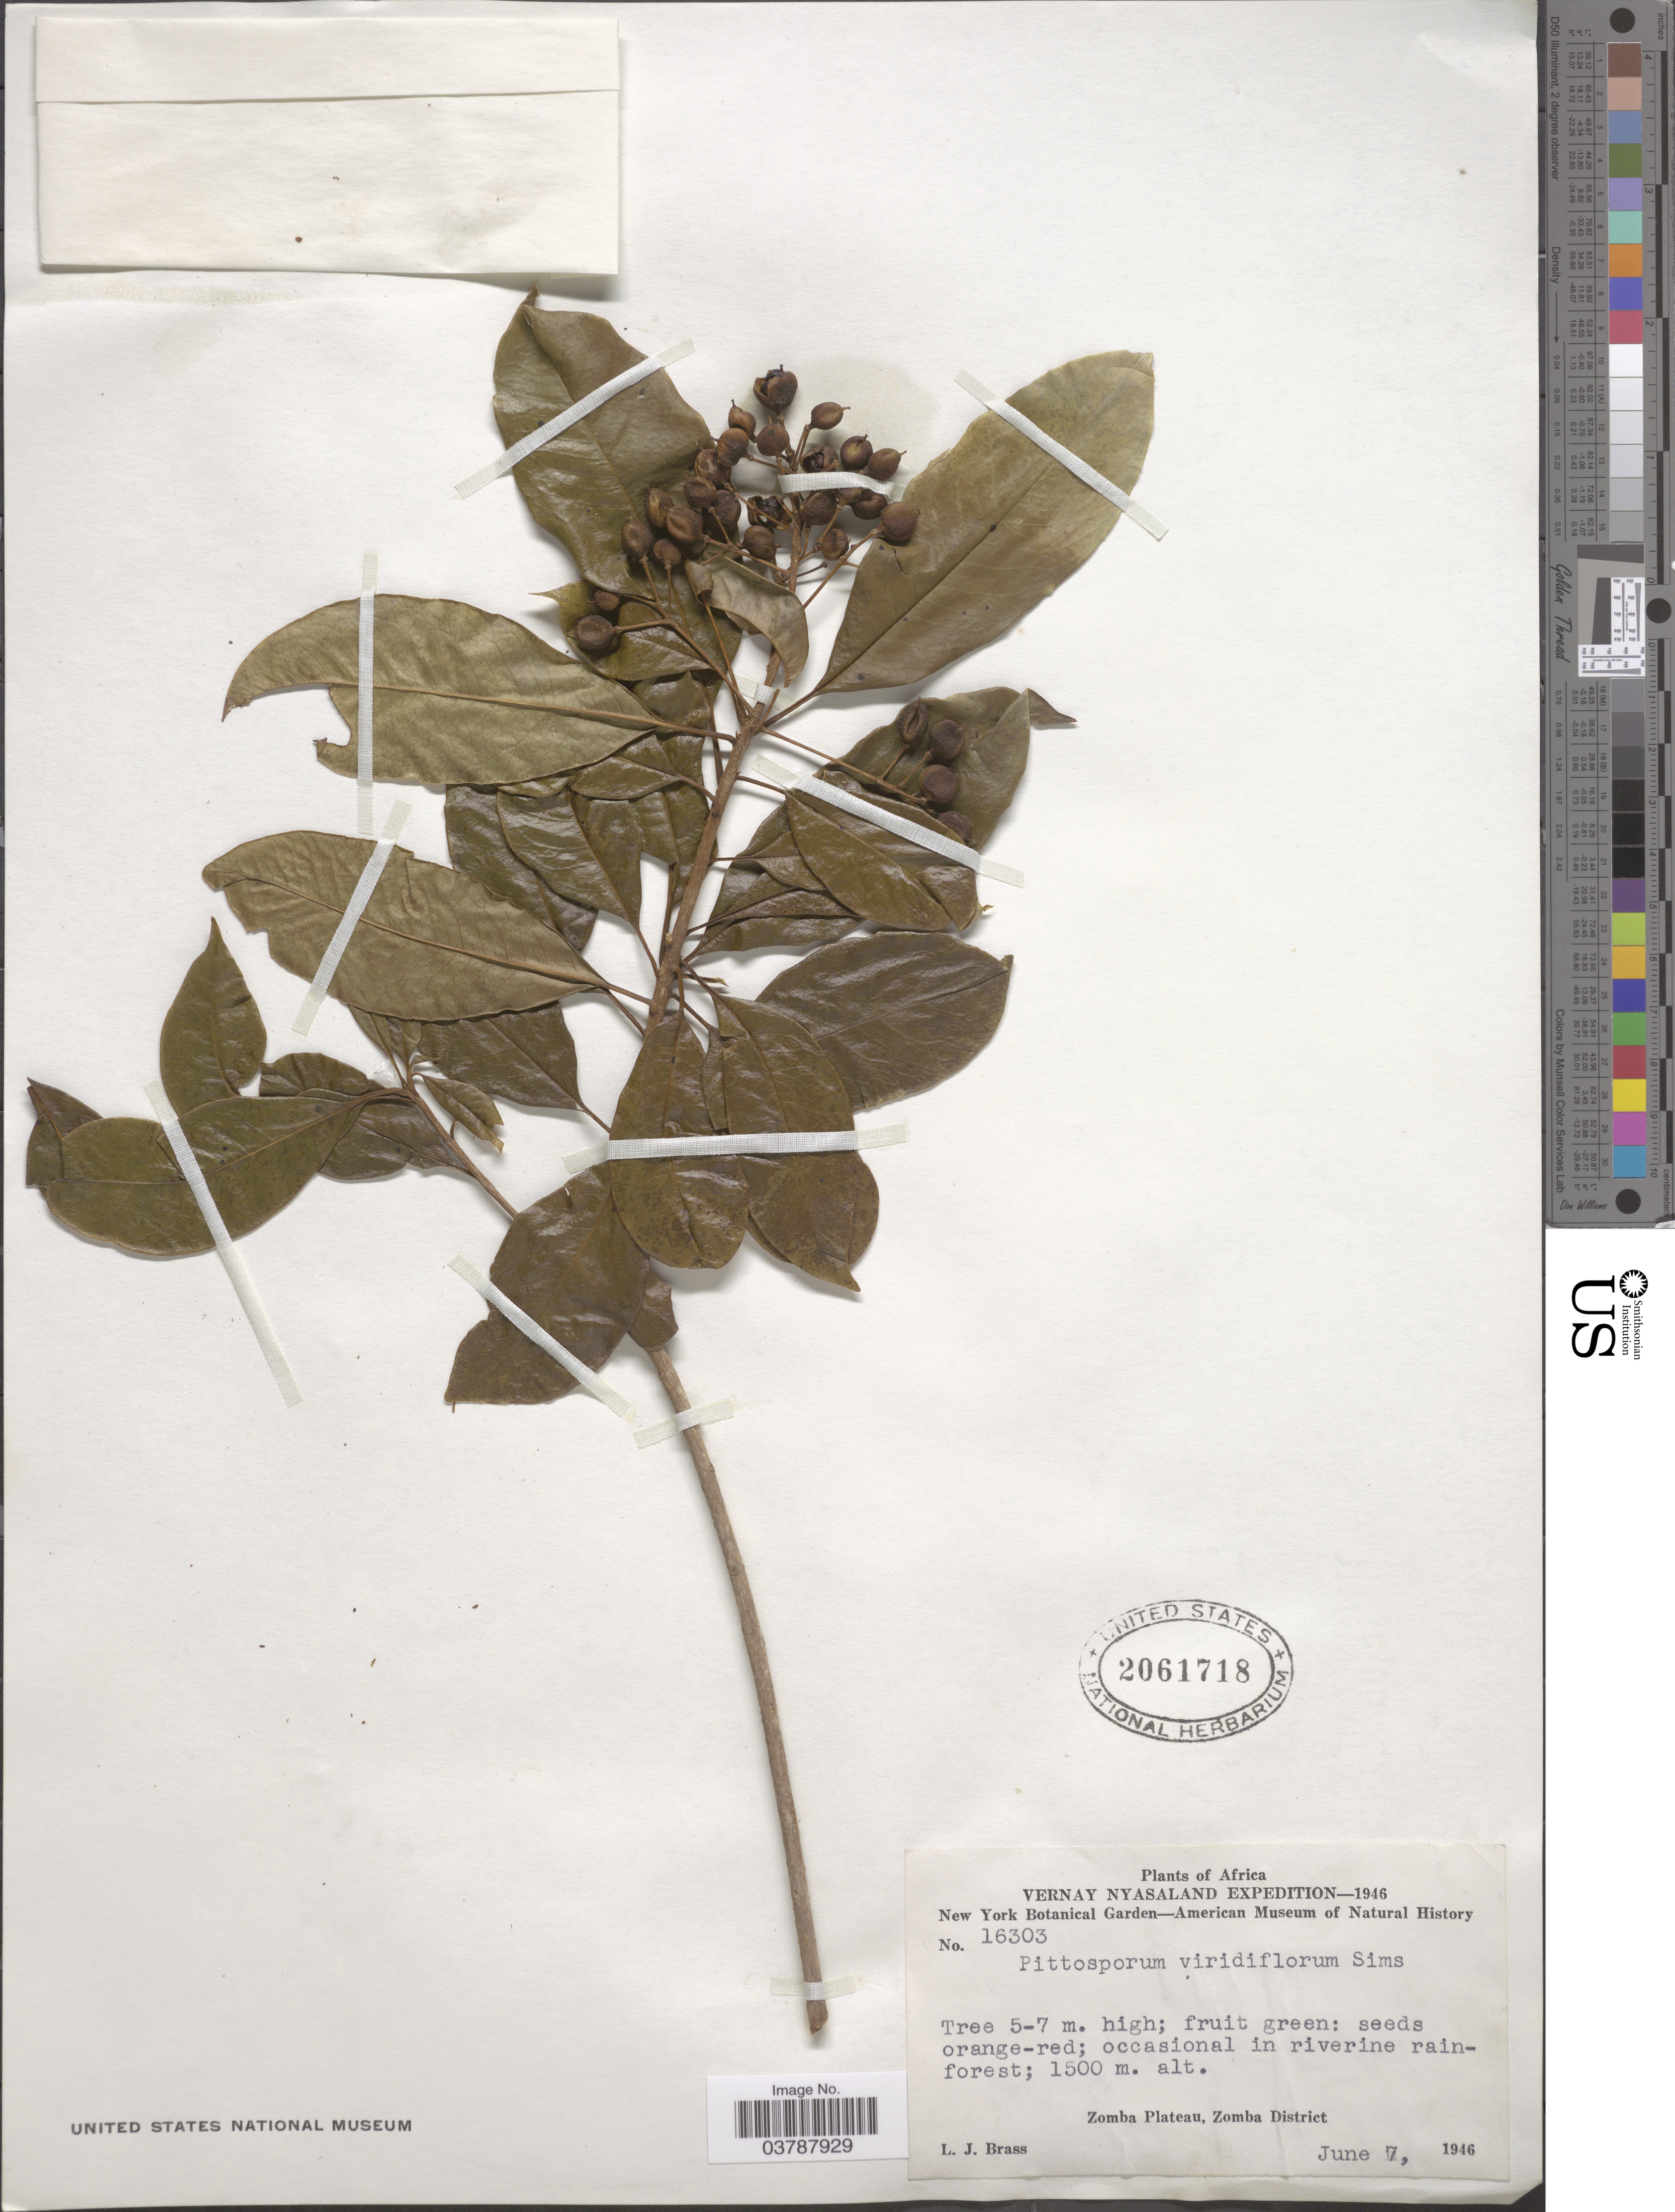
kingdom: Plantae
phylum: Tracheophyta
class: Magnoliopsida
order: Apiales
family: Pittosporaceae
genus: Pittosporum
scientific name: Pittosporum viridiflorum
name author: Sims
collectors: L. J. Brass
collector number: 16303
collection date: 1946-06-07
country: Malawi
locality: Vernay Nyasaland. Zomba Plateau, Zomba District.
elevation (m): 1500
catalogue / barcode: US 2061718